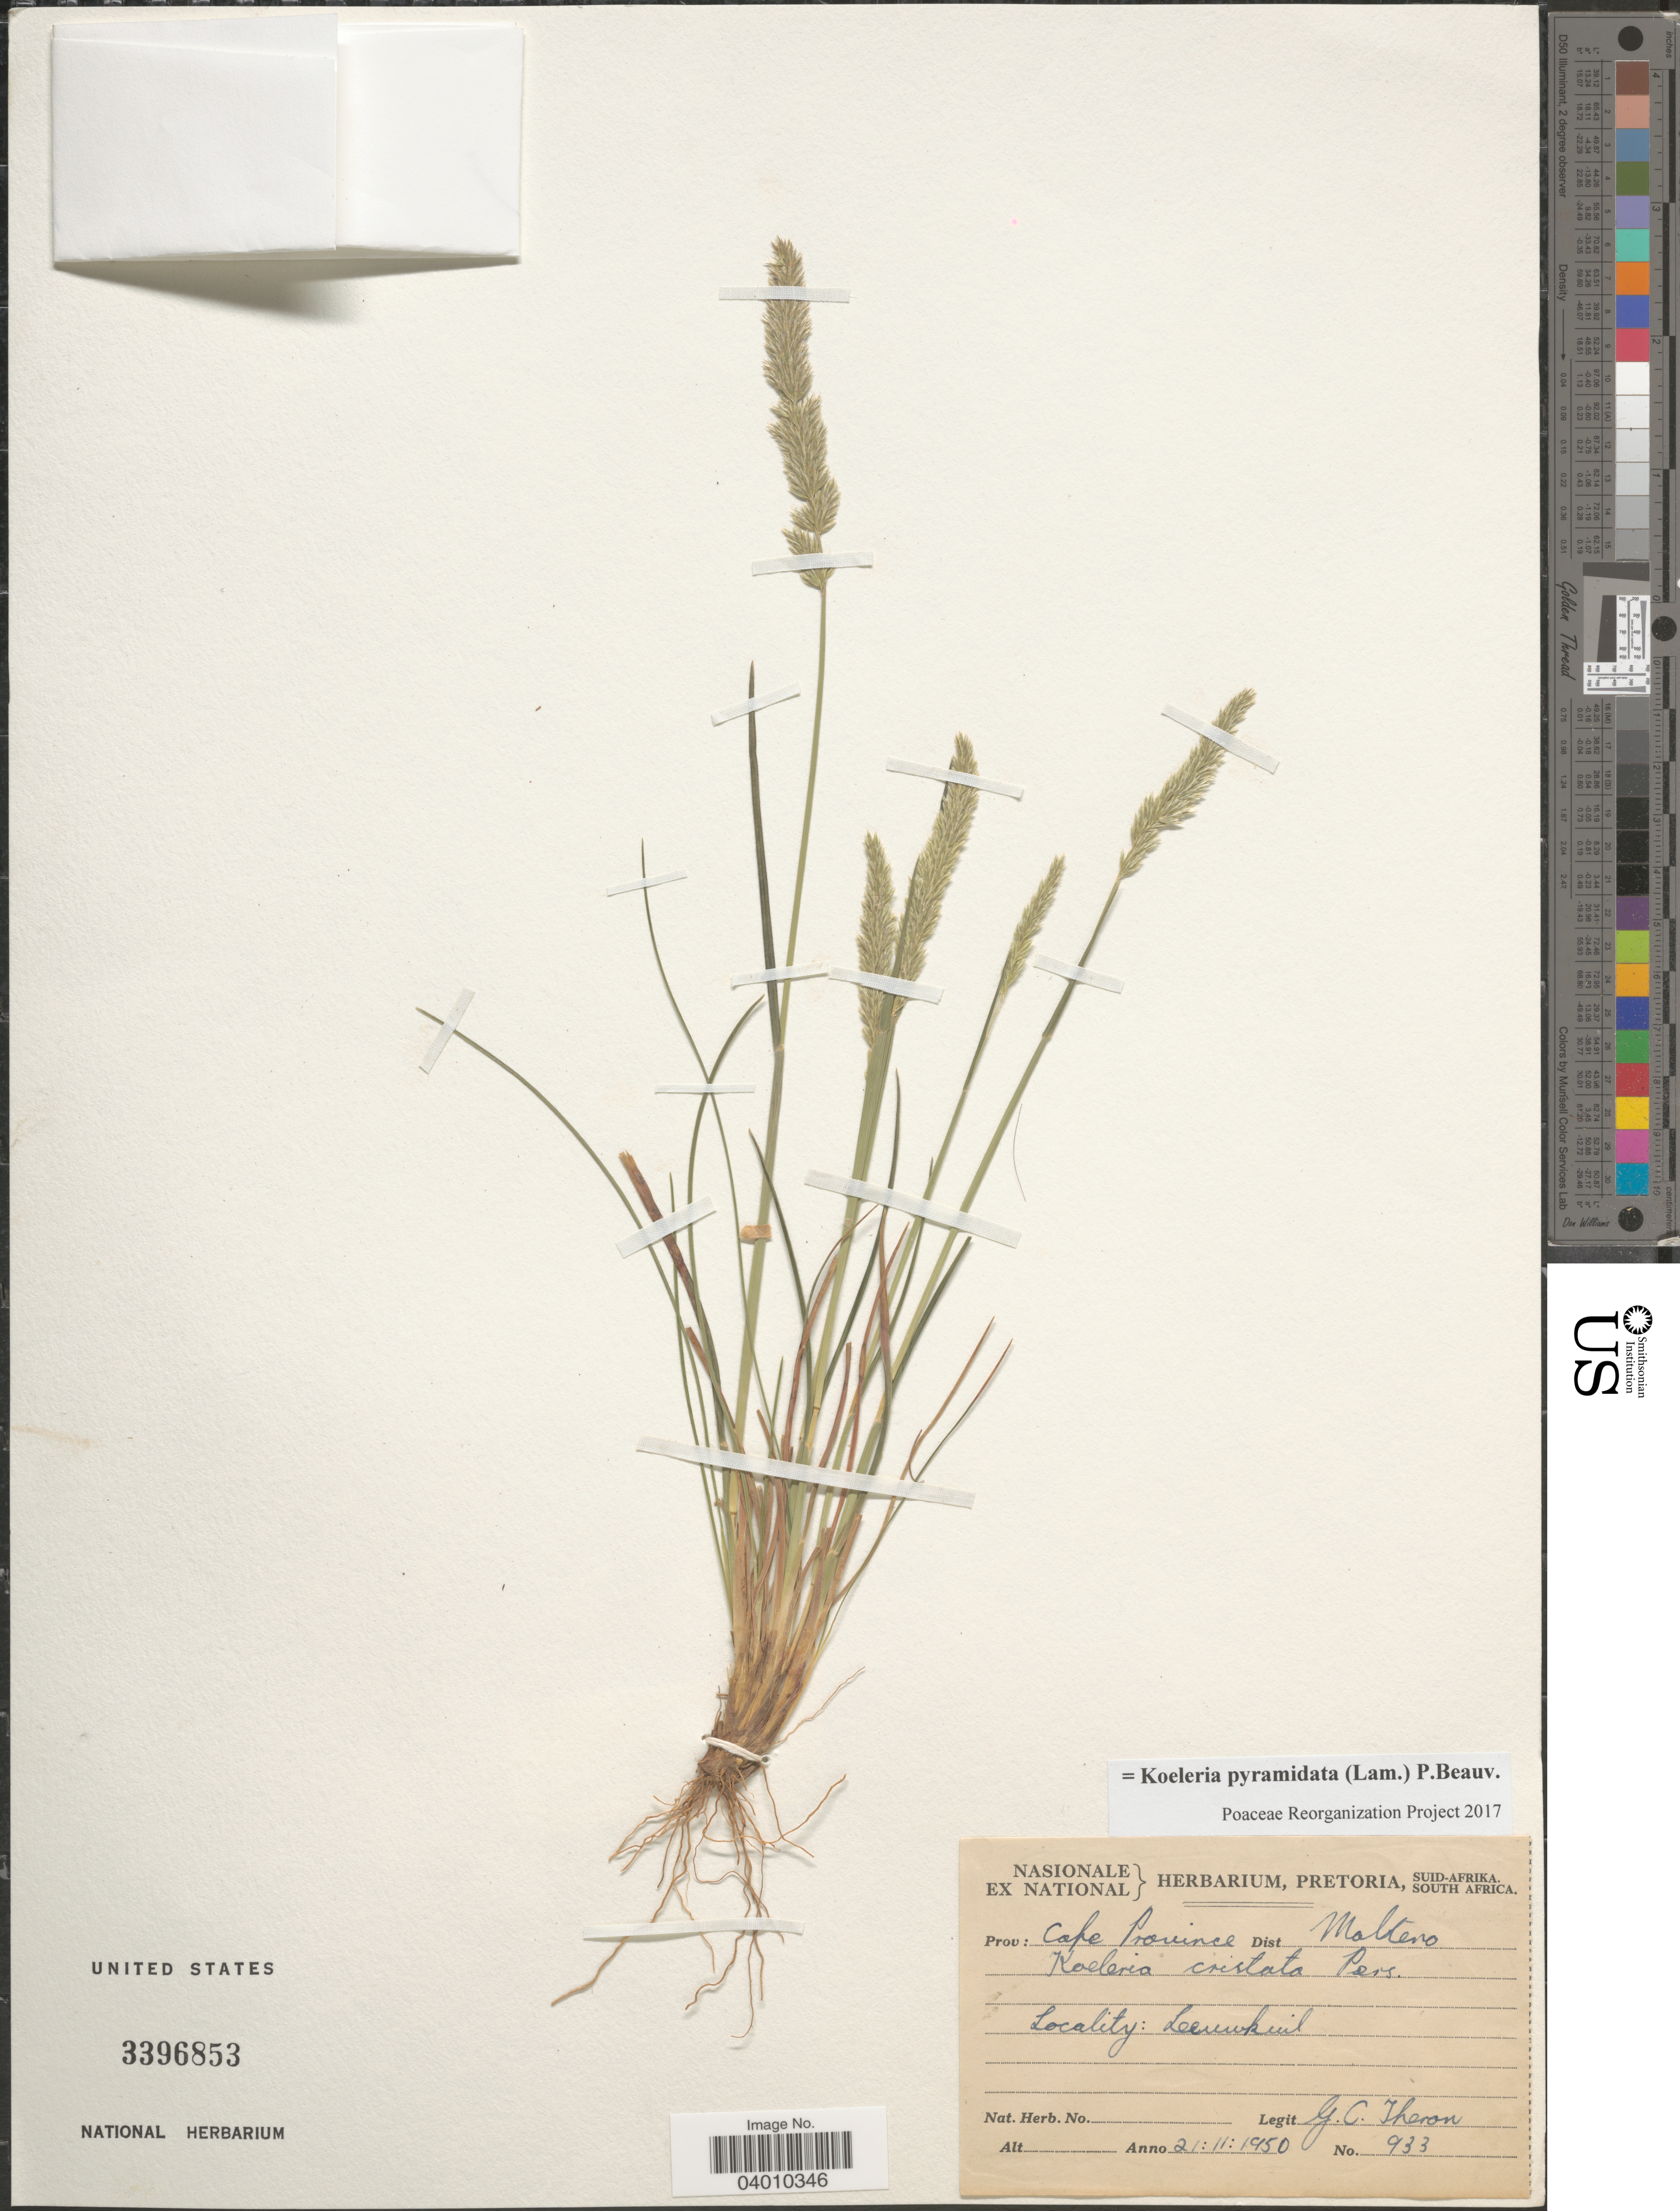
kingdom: Plantae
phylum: Tracheophyta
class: Liliopsida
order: Poales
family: Poaceae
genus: Koeleria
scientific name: Koeleria pyramidata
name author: (Lam.) P. Beauv.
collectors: G. Theron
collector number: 933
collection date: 1950-11-21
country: South Africa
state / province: Eastern Cape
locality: Dist Molteno. Leeuwkuil.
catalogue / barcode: US 3396853